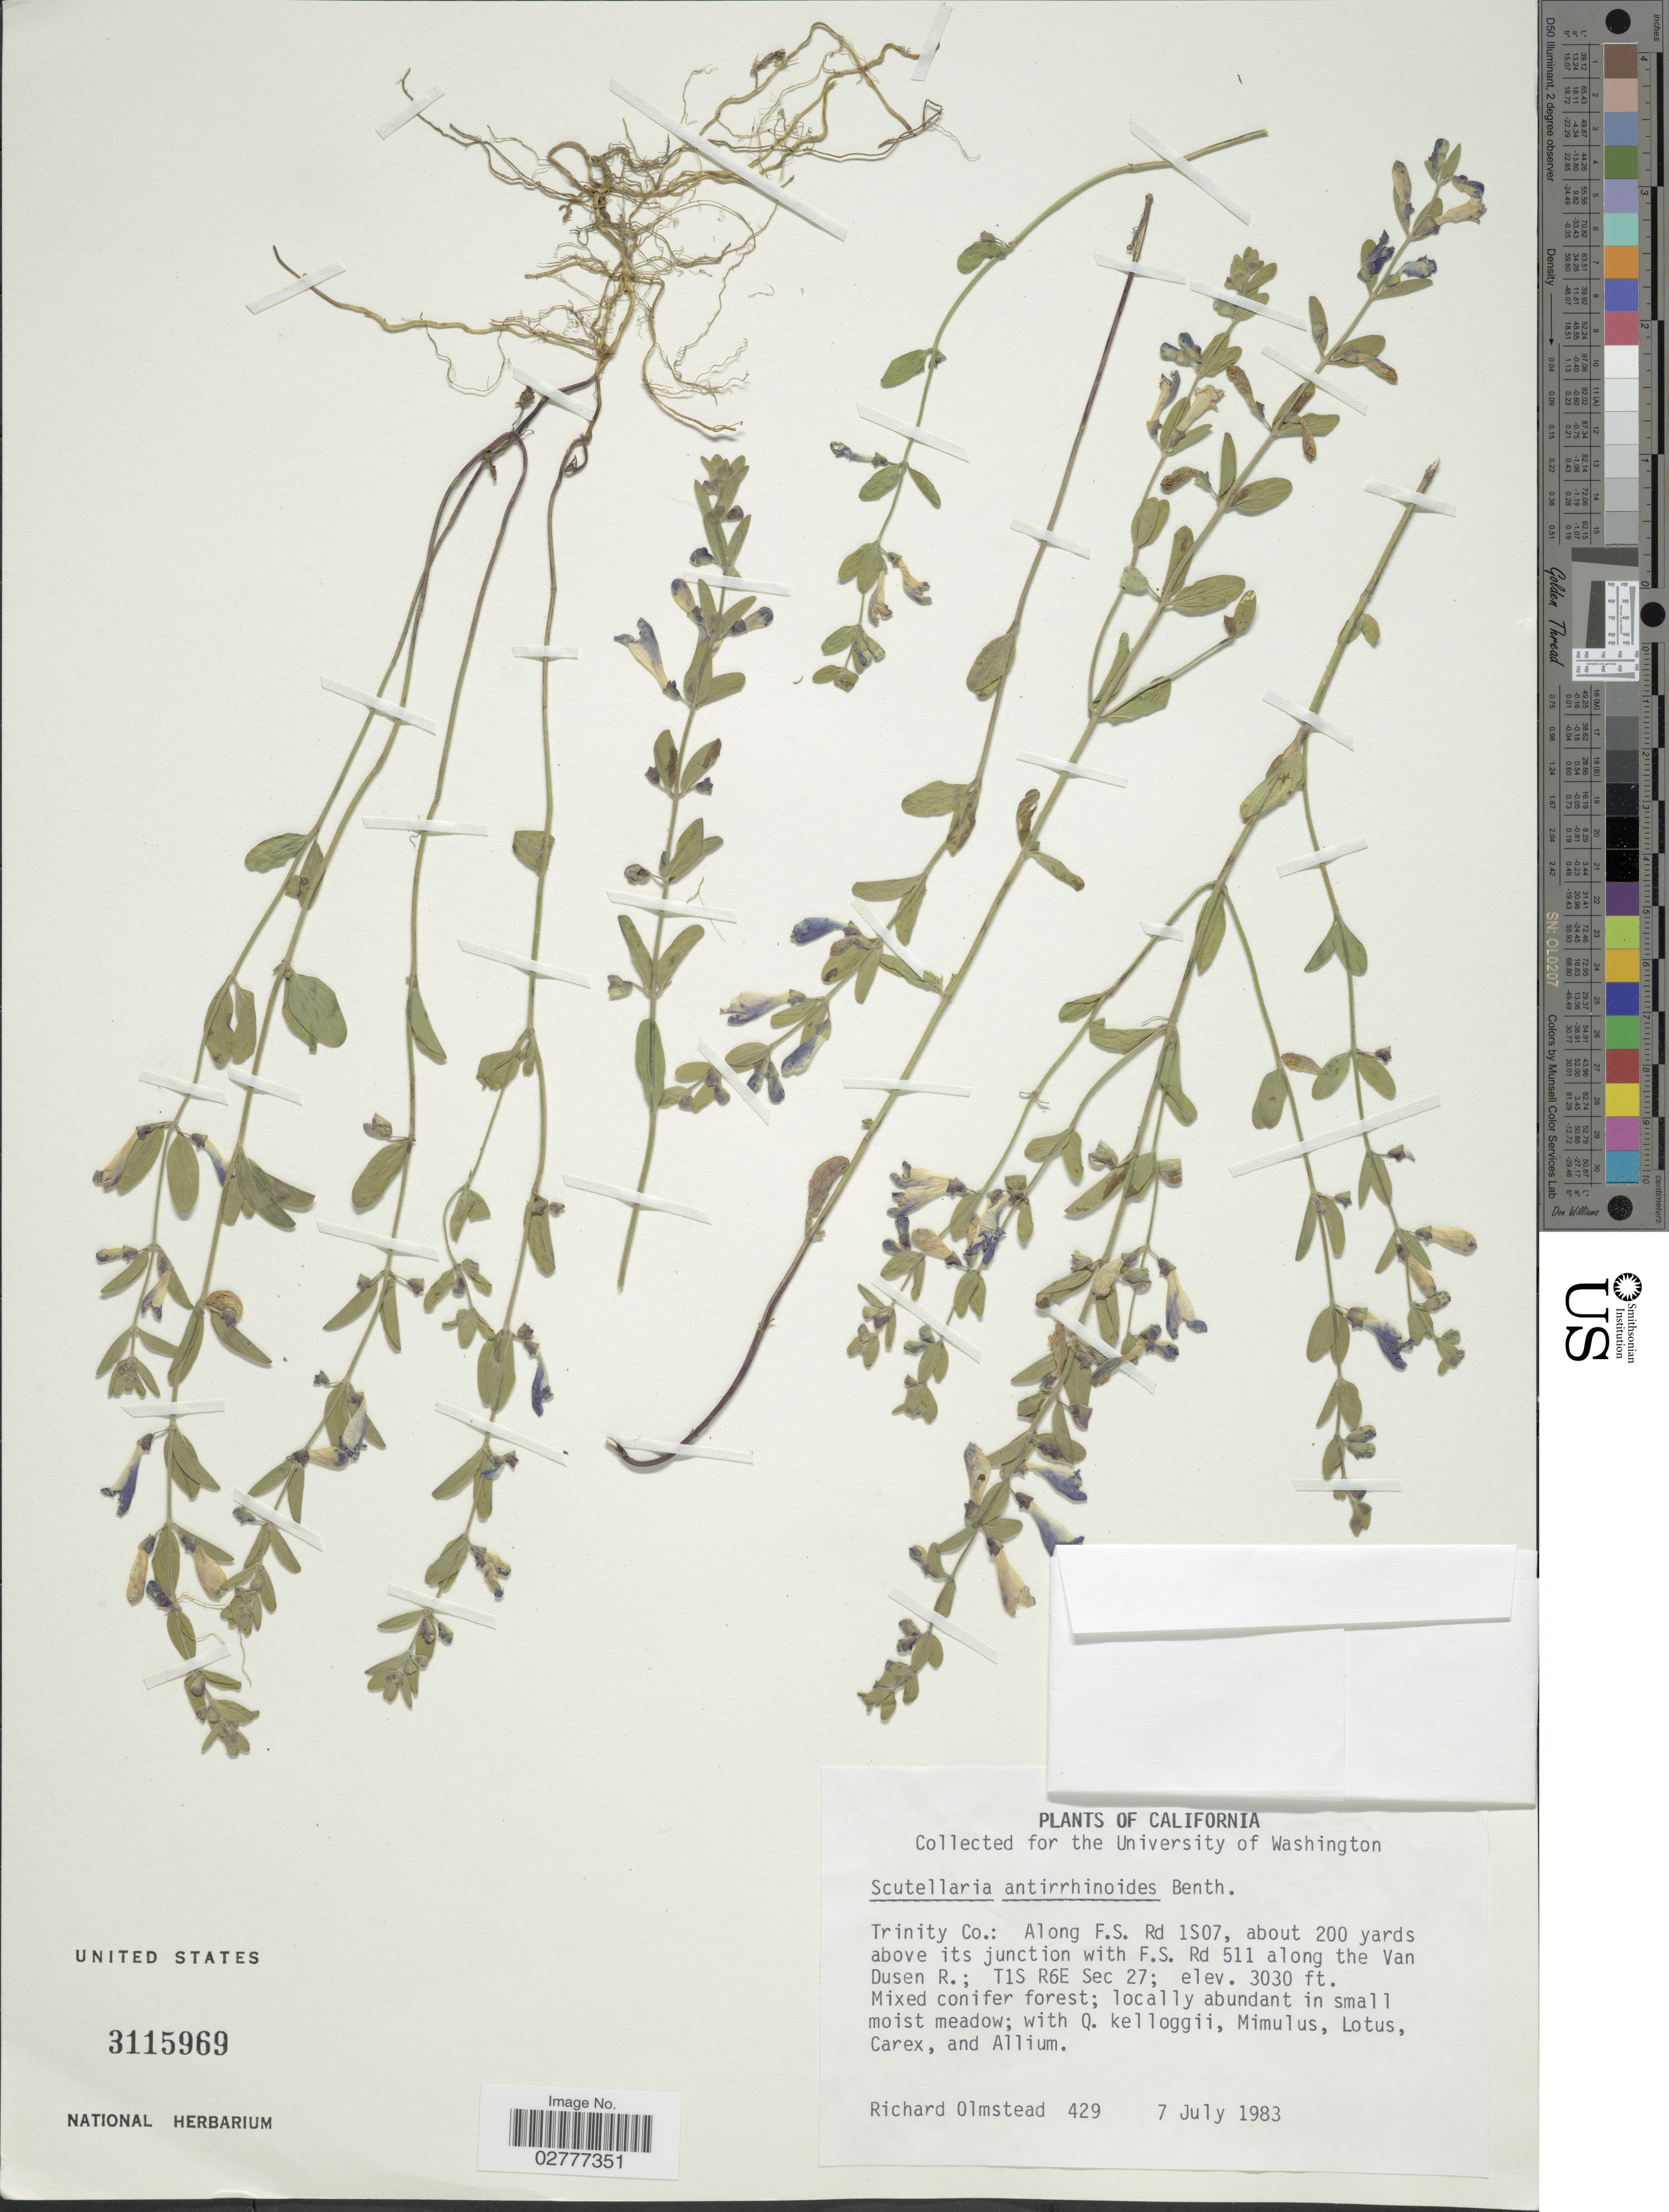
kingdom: Plantae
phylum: Tracheophyta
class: Magnoliopsida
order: Lamiales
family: Lamiaceae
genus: Scutellaria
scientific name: Scutellaria antirrhinoides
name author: Benth.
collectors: R. Olmstead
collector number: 429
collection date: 1983-07-07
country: United States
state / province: California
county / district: Trinity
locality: Trinity Co.: Along F.S. Rd 1S07, about 200 yards above its junction with F.S. Rd 511 along the Van Dusen R.; T1S R6E Sec 27.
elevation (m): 924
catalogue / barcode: US 3115969